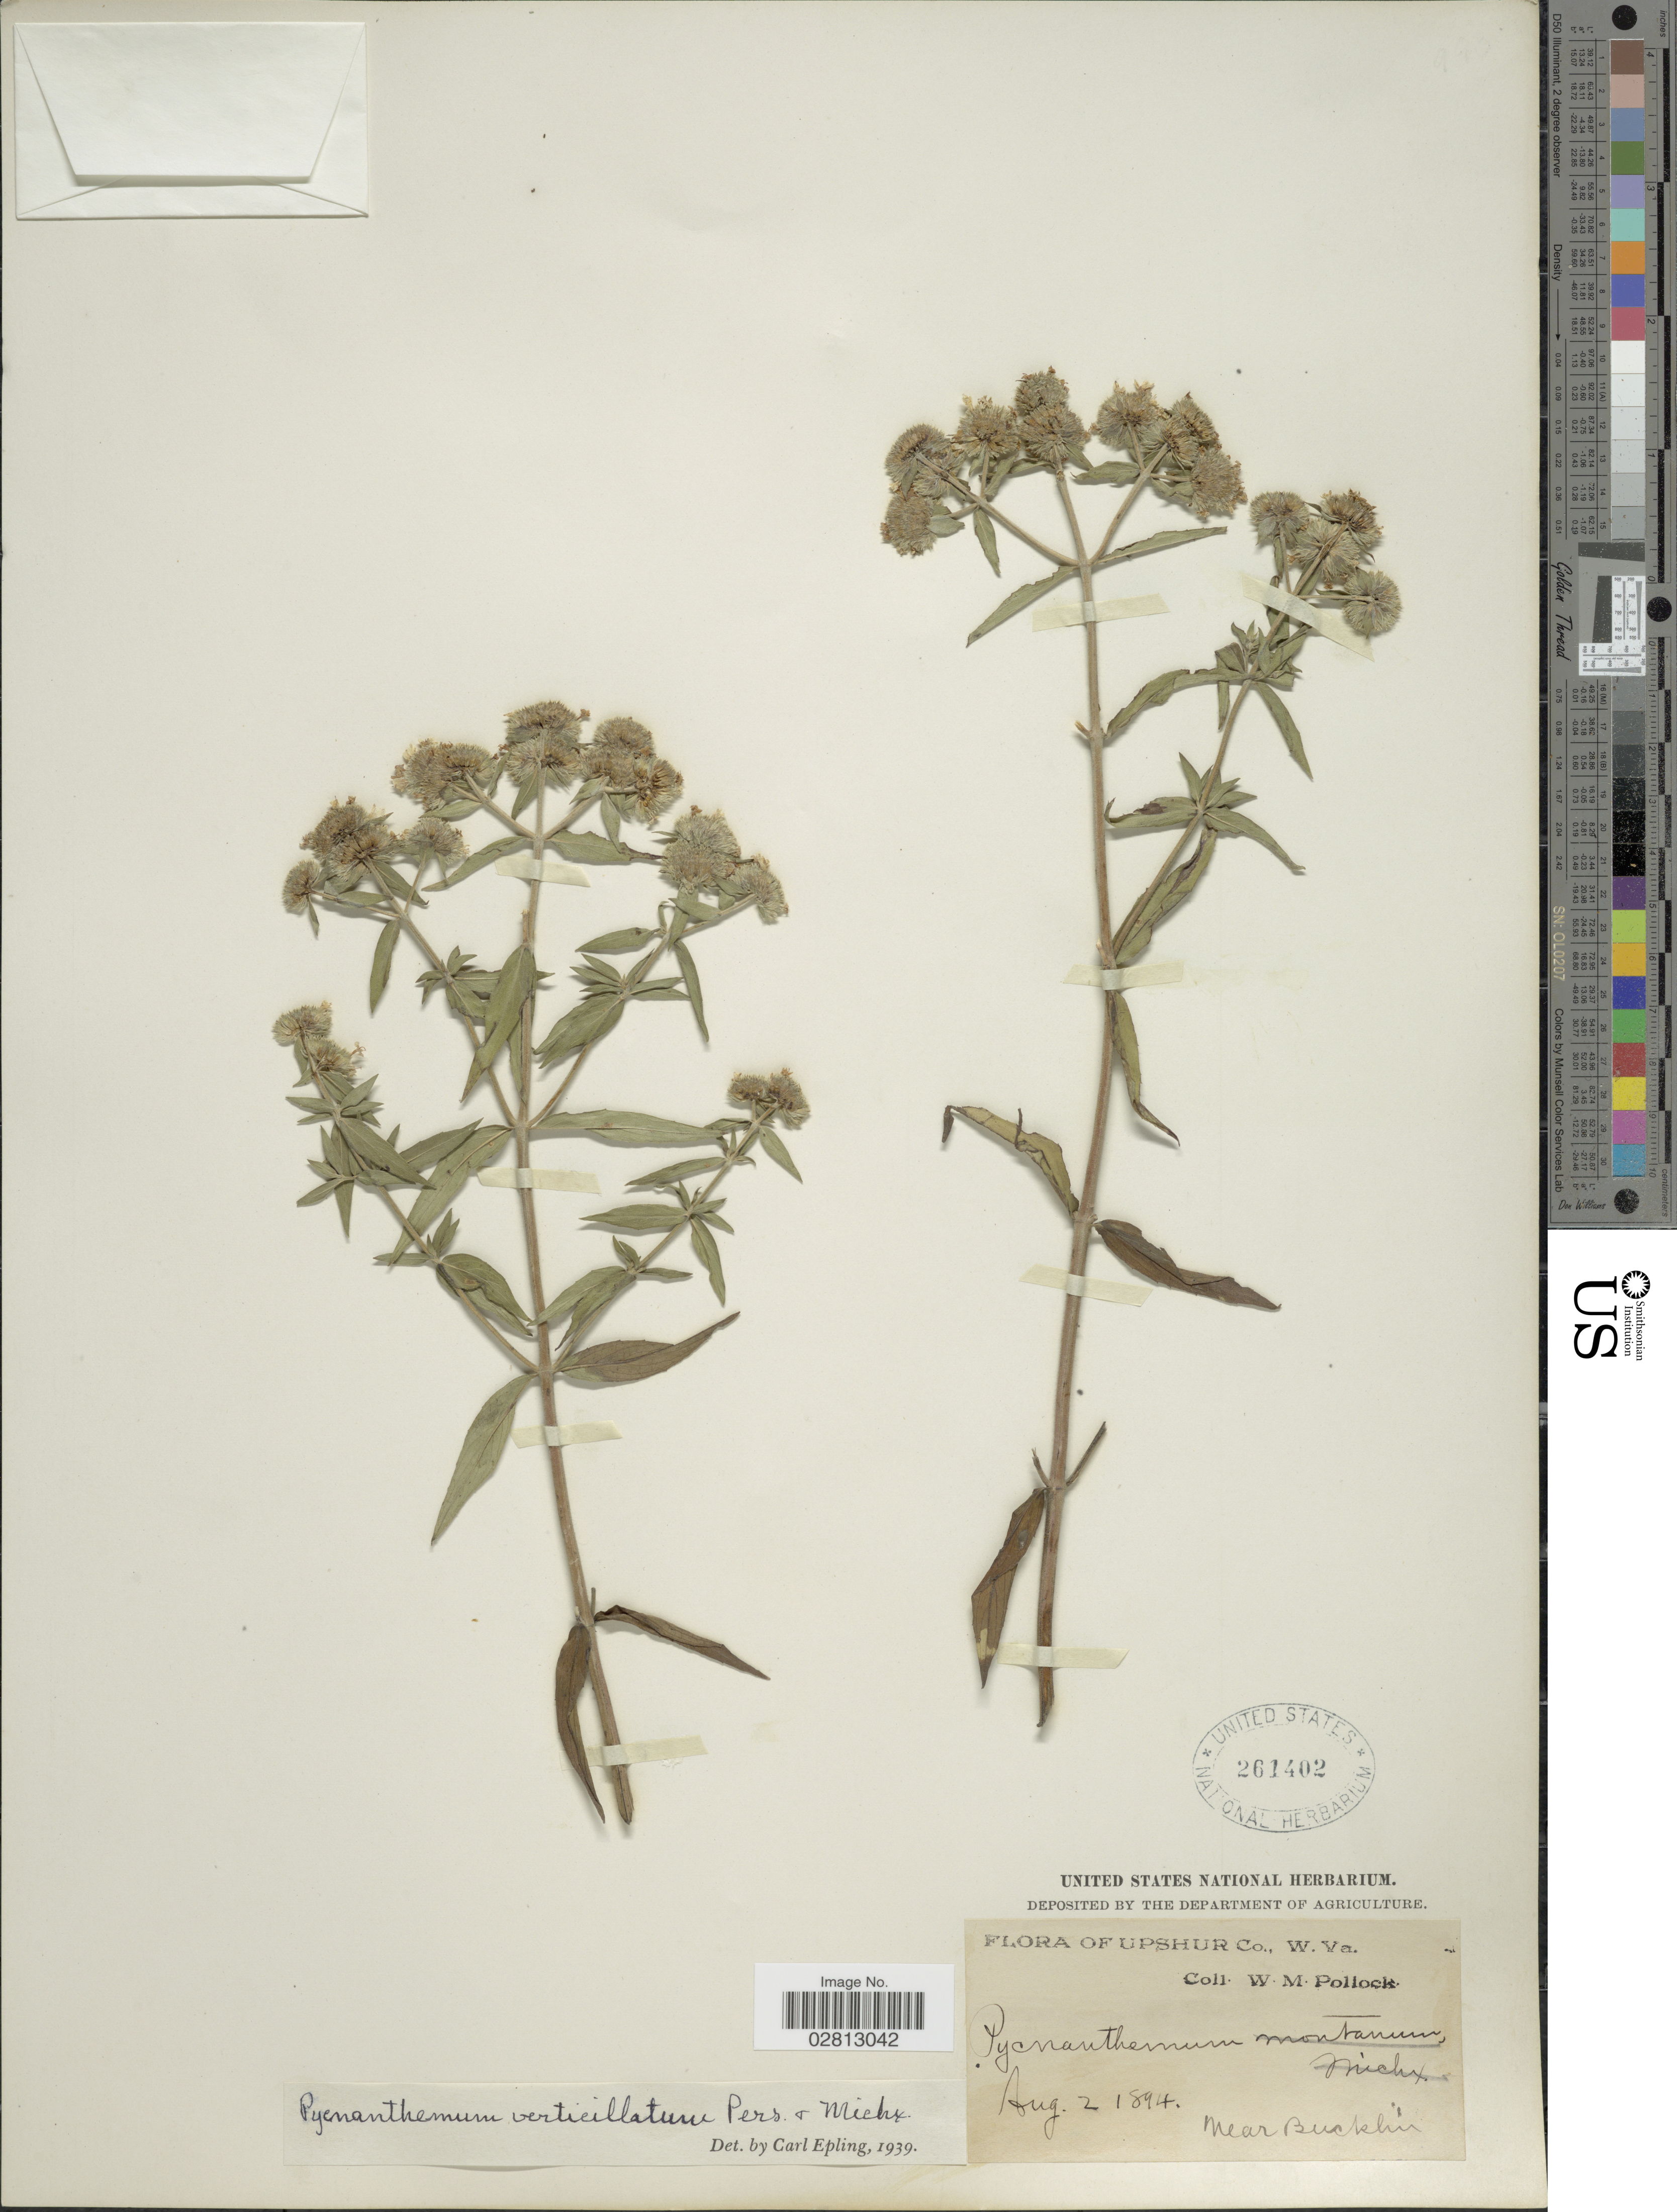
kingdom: Plantae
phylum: Tracheophyta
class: Magnoliopsida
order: Lamiales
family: Lamiaceae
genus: Pycnanthemum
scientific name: Pycnanthemum verticillatum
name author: (Michx.) Pers.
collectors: W. M. Pollock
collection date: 1894-08-02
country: United States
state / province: West Virginia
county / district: Upshur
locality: near Bucklin.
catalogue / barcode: US 261402